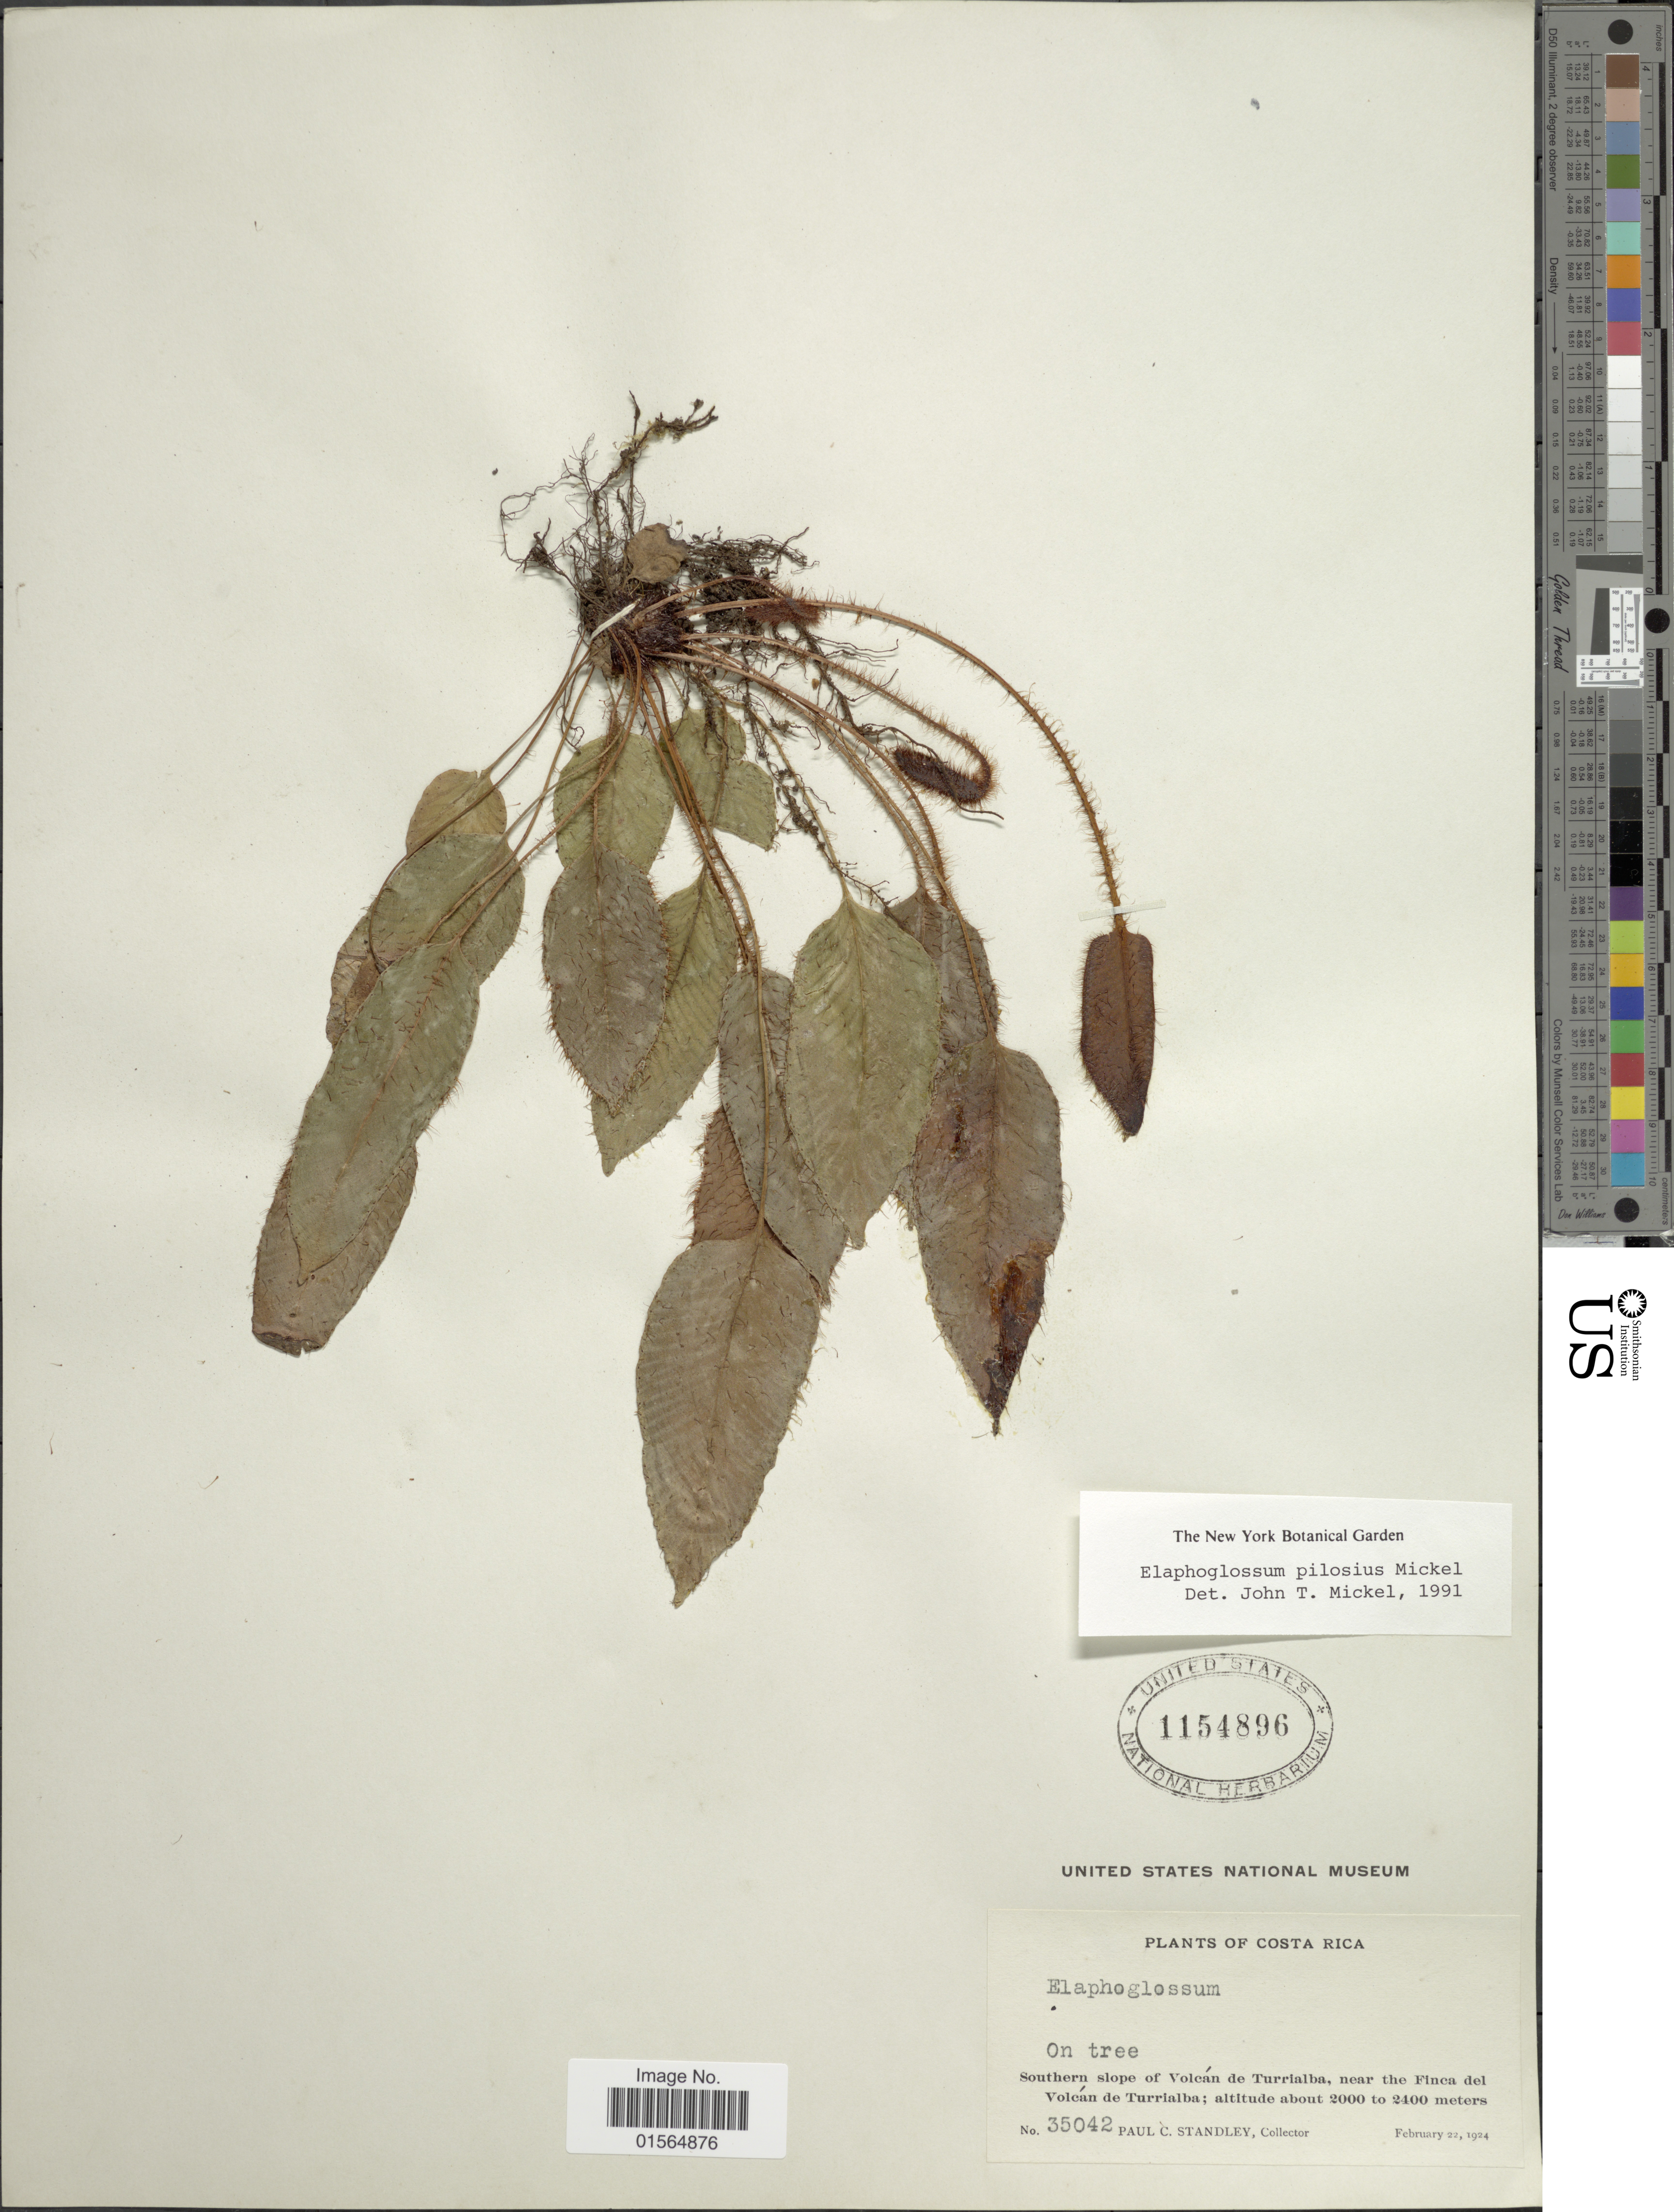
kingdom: Plantae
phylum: Tracheophyta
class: Polypodiopsida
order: Polypodiales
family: Dryopteridaceae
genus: Elaphoglossum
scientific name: Elaphoglossum pilosius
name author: Mickel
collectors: P. C. Standley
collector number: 35042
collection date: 1924-02-22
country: Costa Rica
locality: Southern slope of Volcan de Turrialba, near the Finca del Volcan de Turrialba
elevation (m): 2000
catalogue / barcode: US 1154896